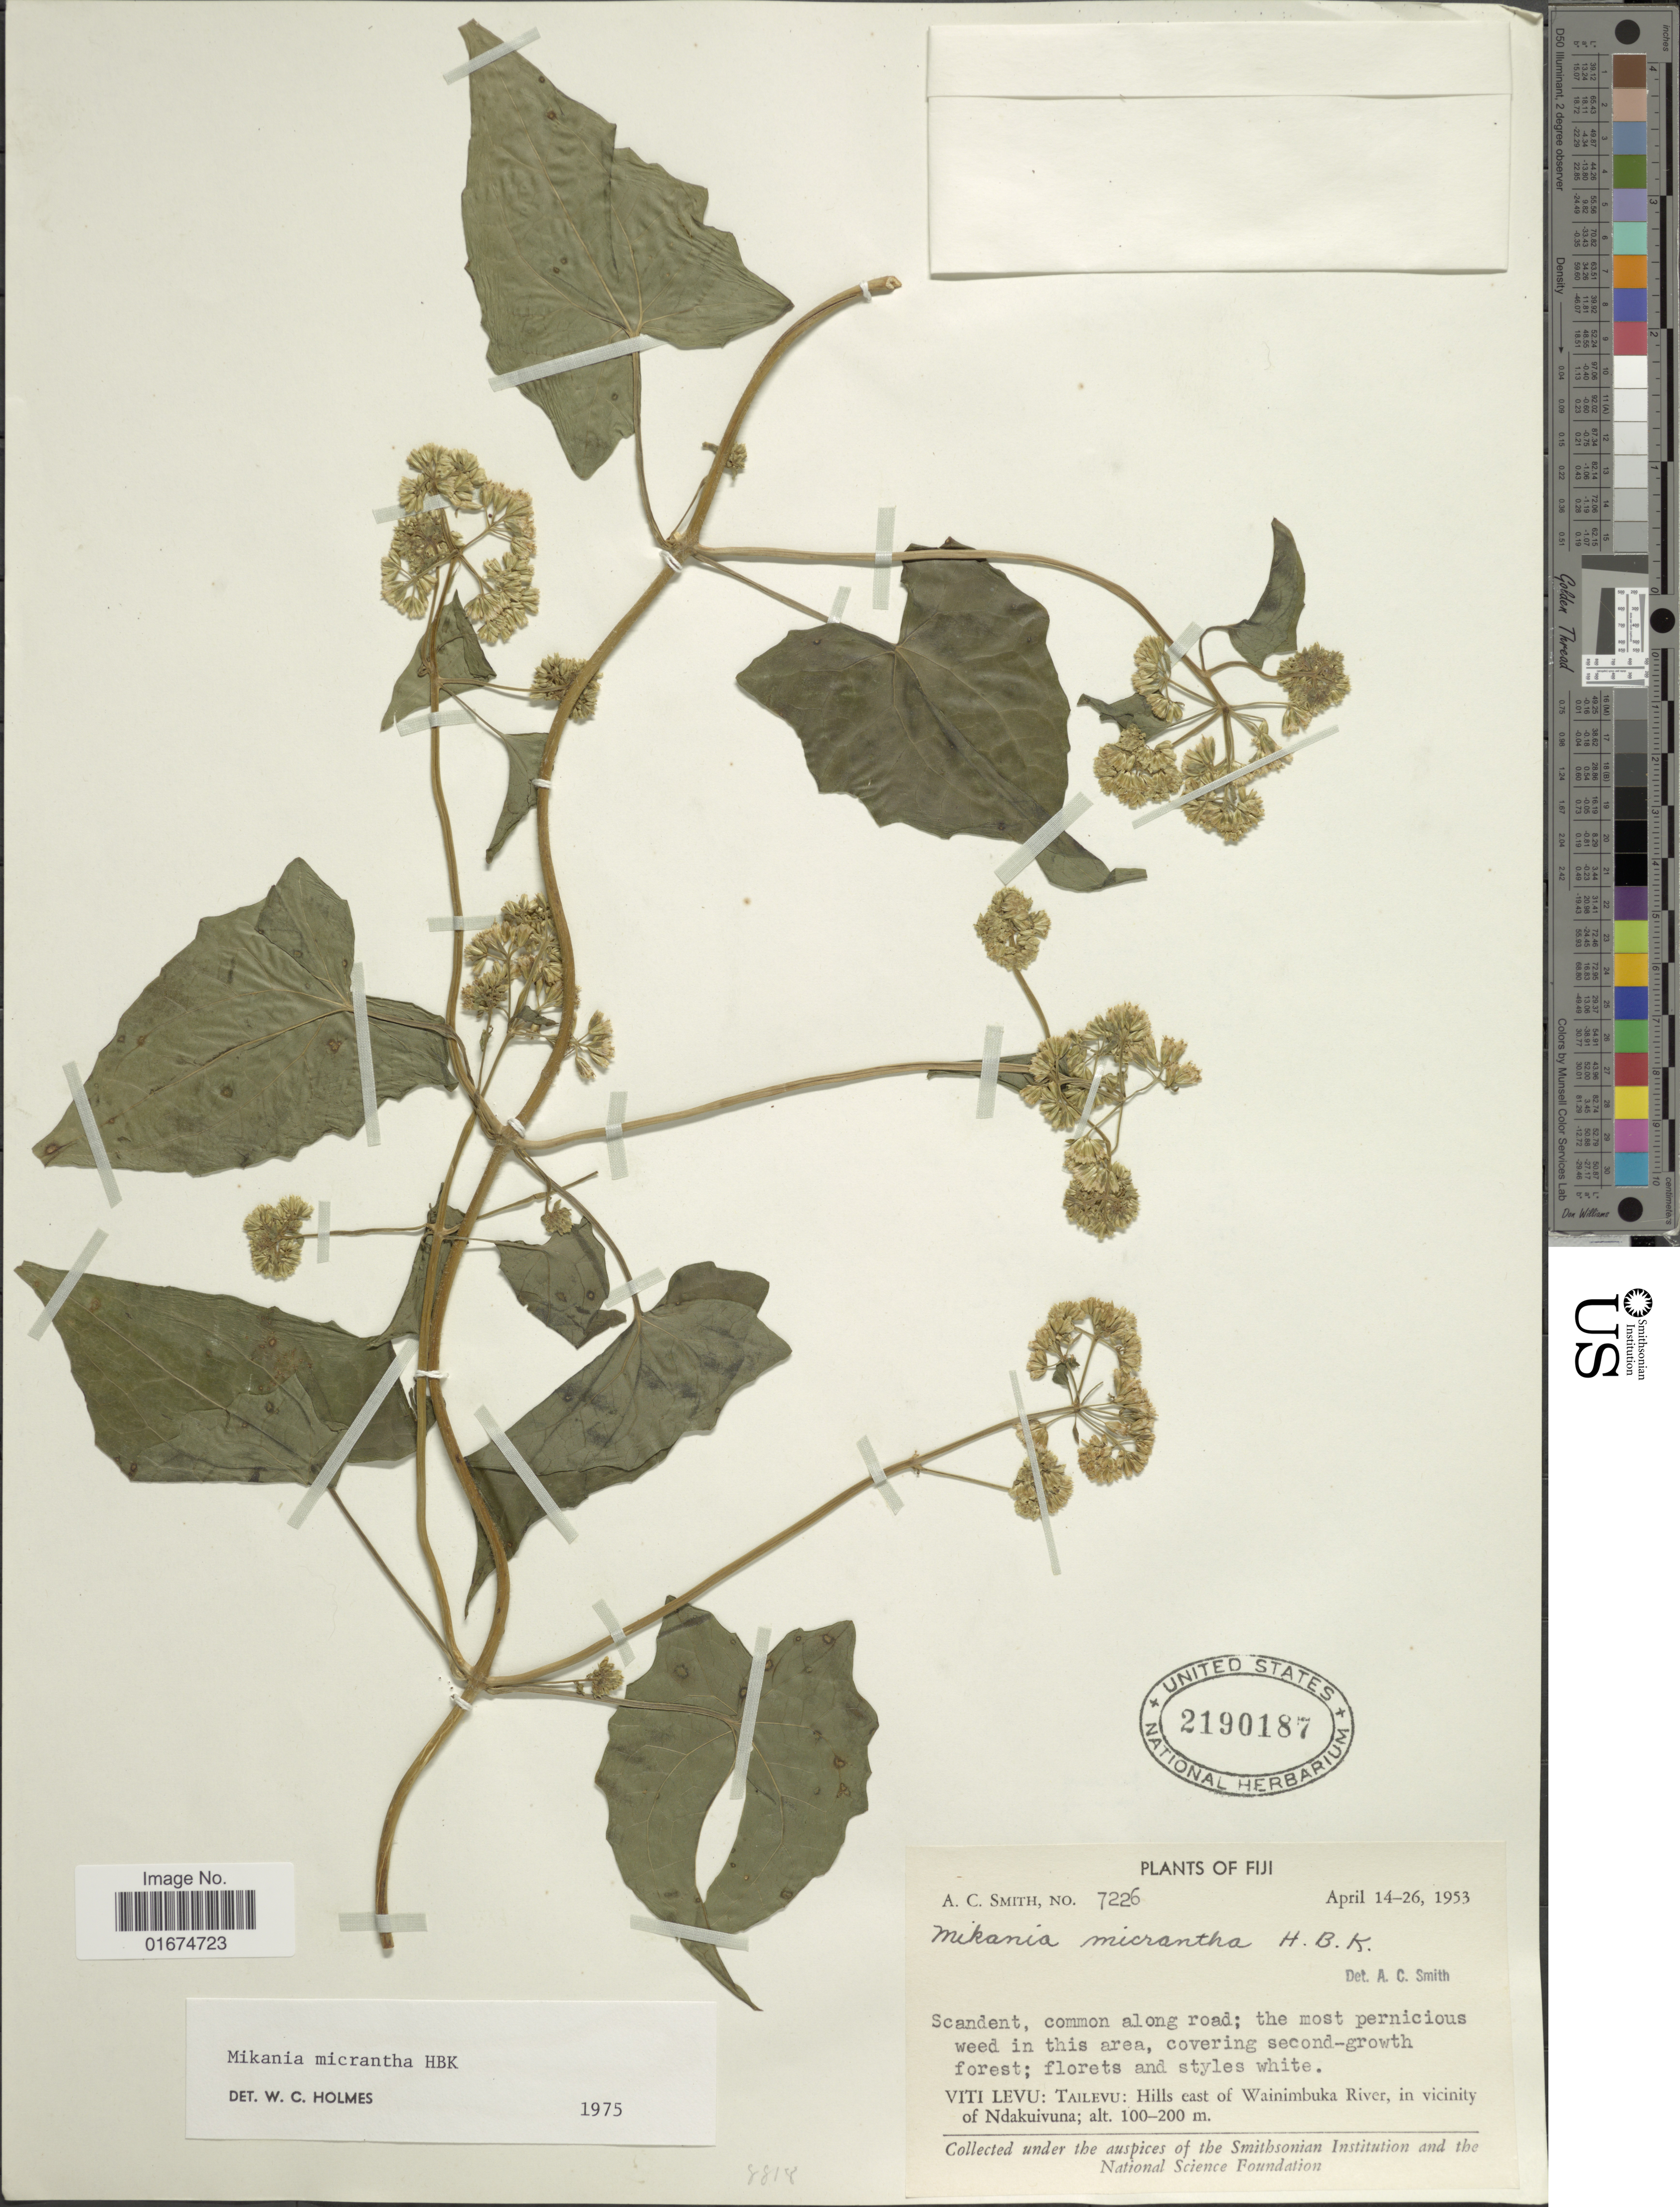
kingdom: Plantae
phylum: Tracheophyta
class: Magnoliopsida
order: Asterales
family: Asteraceae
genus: Mikania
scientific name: Mikania micrantha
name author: Kunth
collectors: A. C. Smith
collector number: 7226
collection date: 1953-04-14/1953-04-26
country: Fiji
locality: Viti Levu: Tailevu: Hills east of Wainimbuka River, in vicinity of Ndakuivuna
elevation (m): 100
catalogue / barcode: US 2190187